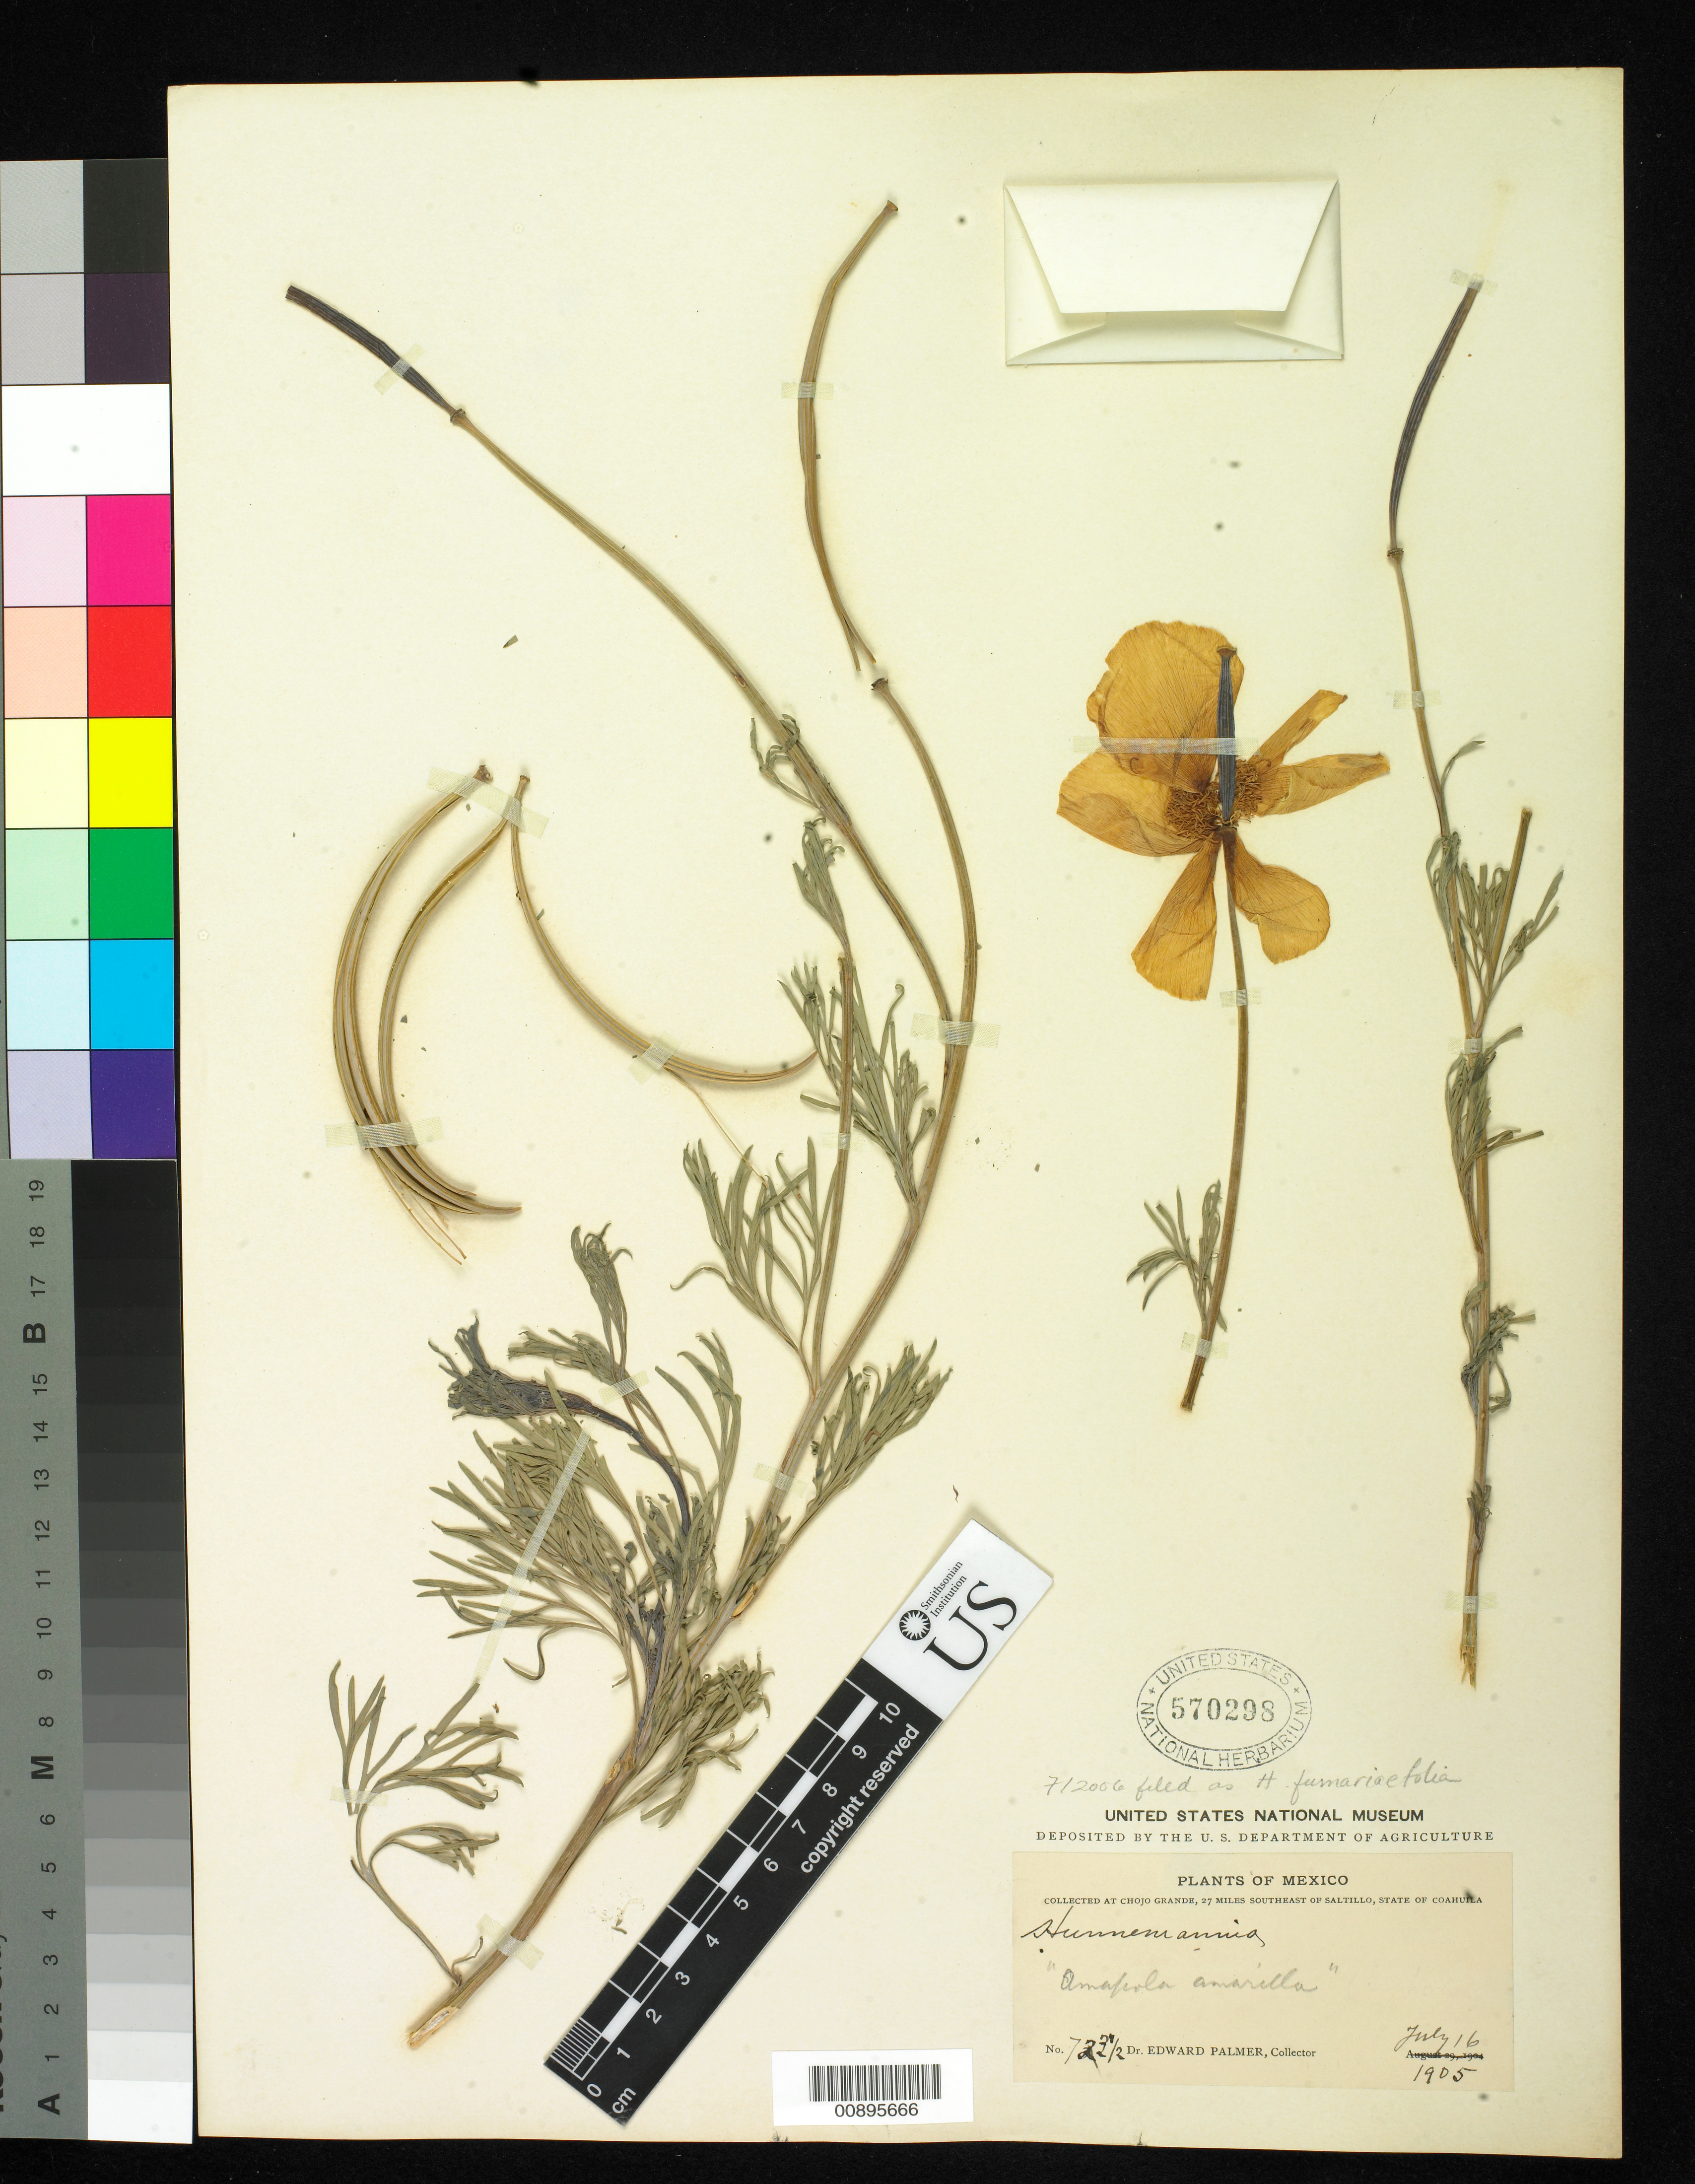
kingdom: Plantae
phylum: Tracheophyta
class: Magnoliopsida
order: Ranunculales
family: Papaveraceae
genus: Hunnemannia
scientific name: Hunnemannia fumariifolia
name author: Sweet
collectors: E. Palmer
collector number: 723½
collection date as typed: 16 Jul 1905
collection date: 1905-07-16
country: Mexico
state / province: Coahuila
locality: Chojo Grande, 27 miles southeast of Saltillo, Coahuila.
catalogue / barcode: US 570298